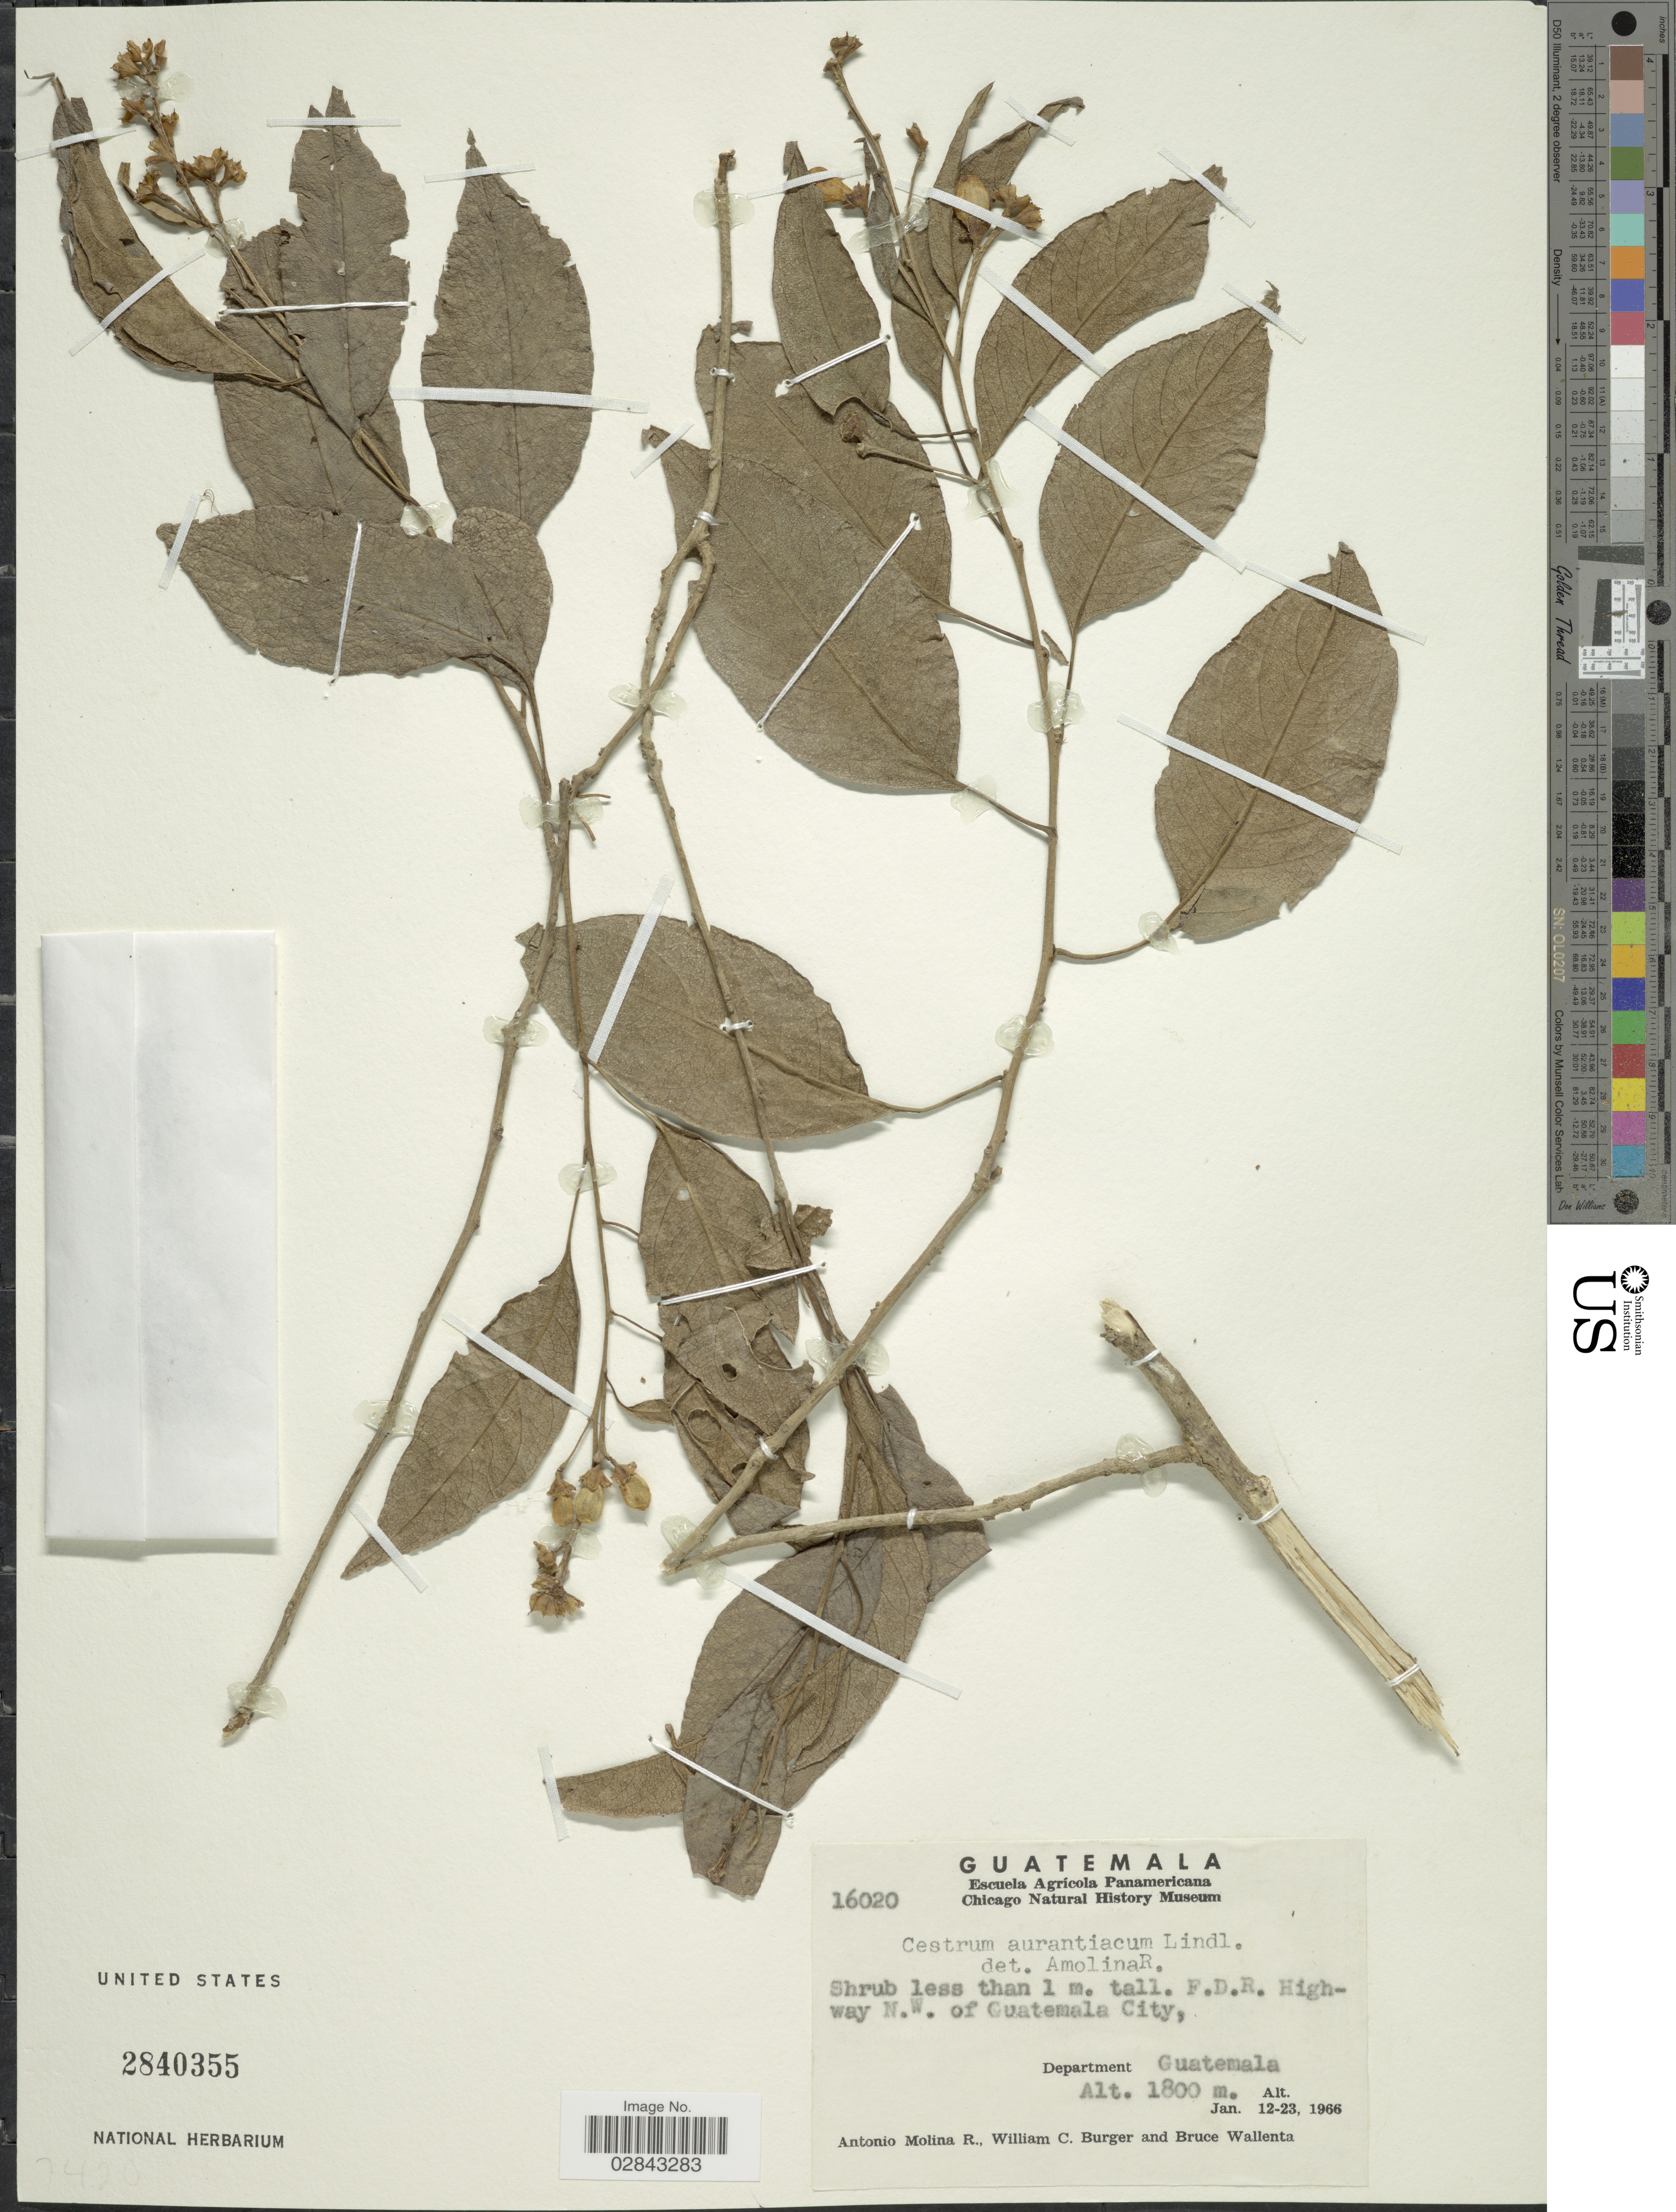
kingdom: Plantae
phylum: Tracheophyta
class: Magnoliopsida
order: Solanales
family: Solanaceae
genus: Cestrum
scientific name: Cestrum aurantiacum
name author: Lindley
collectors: A. Molina R., W. Burger & B. Wallenta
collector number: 16020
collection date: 1966-01-12/1966-01-23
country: Guatemala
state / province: Guatemala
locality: F.D.R. Highway N. W. of Guatemala City. Department Guatemala.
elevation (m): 1800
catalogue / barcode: US 2840355